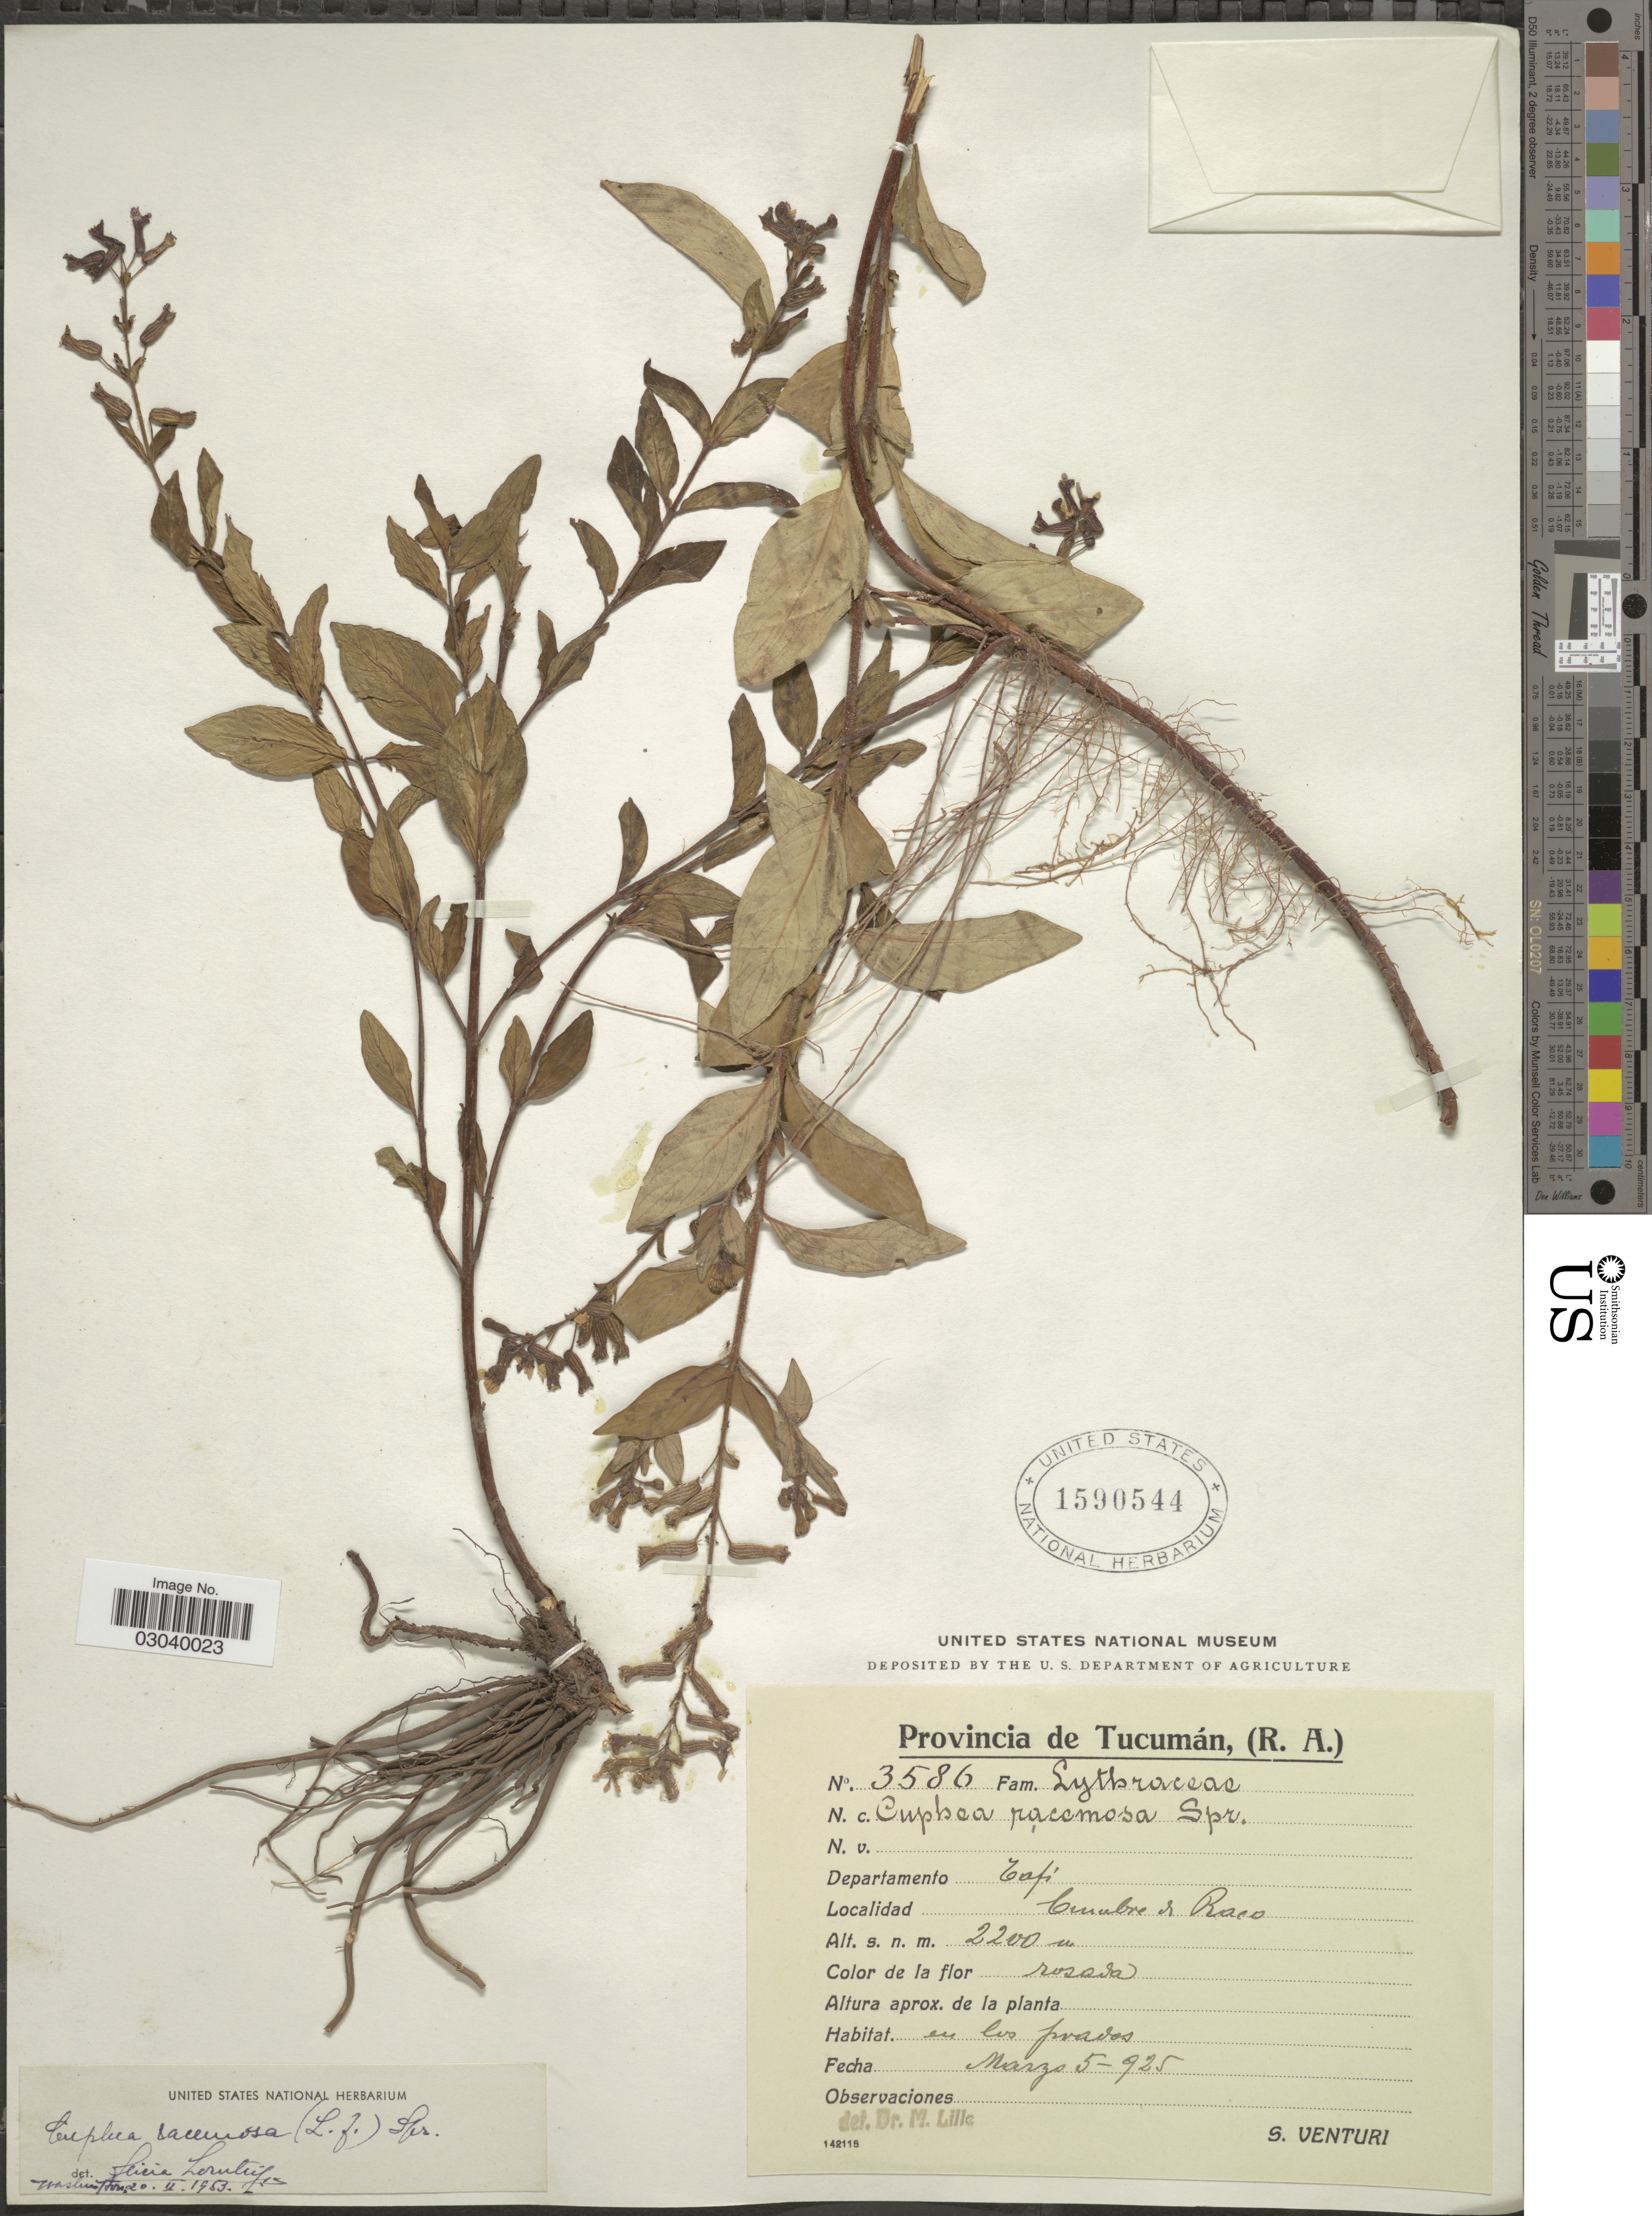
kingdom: Plantae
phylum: Tracheophyta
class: Magnoliopsida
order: Myrtales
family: Lythraceae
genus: Cuphea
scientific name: Cuphea racemosa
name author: (L. f.) Spreng.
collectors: S. Venturi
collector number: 3586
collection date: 1925-03-05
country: Argentina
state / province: Tucuman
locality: Departamento Tafi, Cumbre de Raco.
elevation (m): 2200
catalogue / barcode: US 1590544